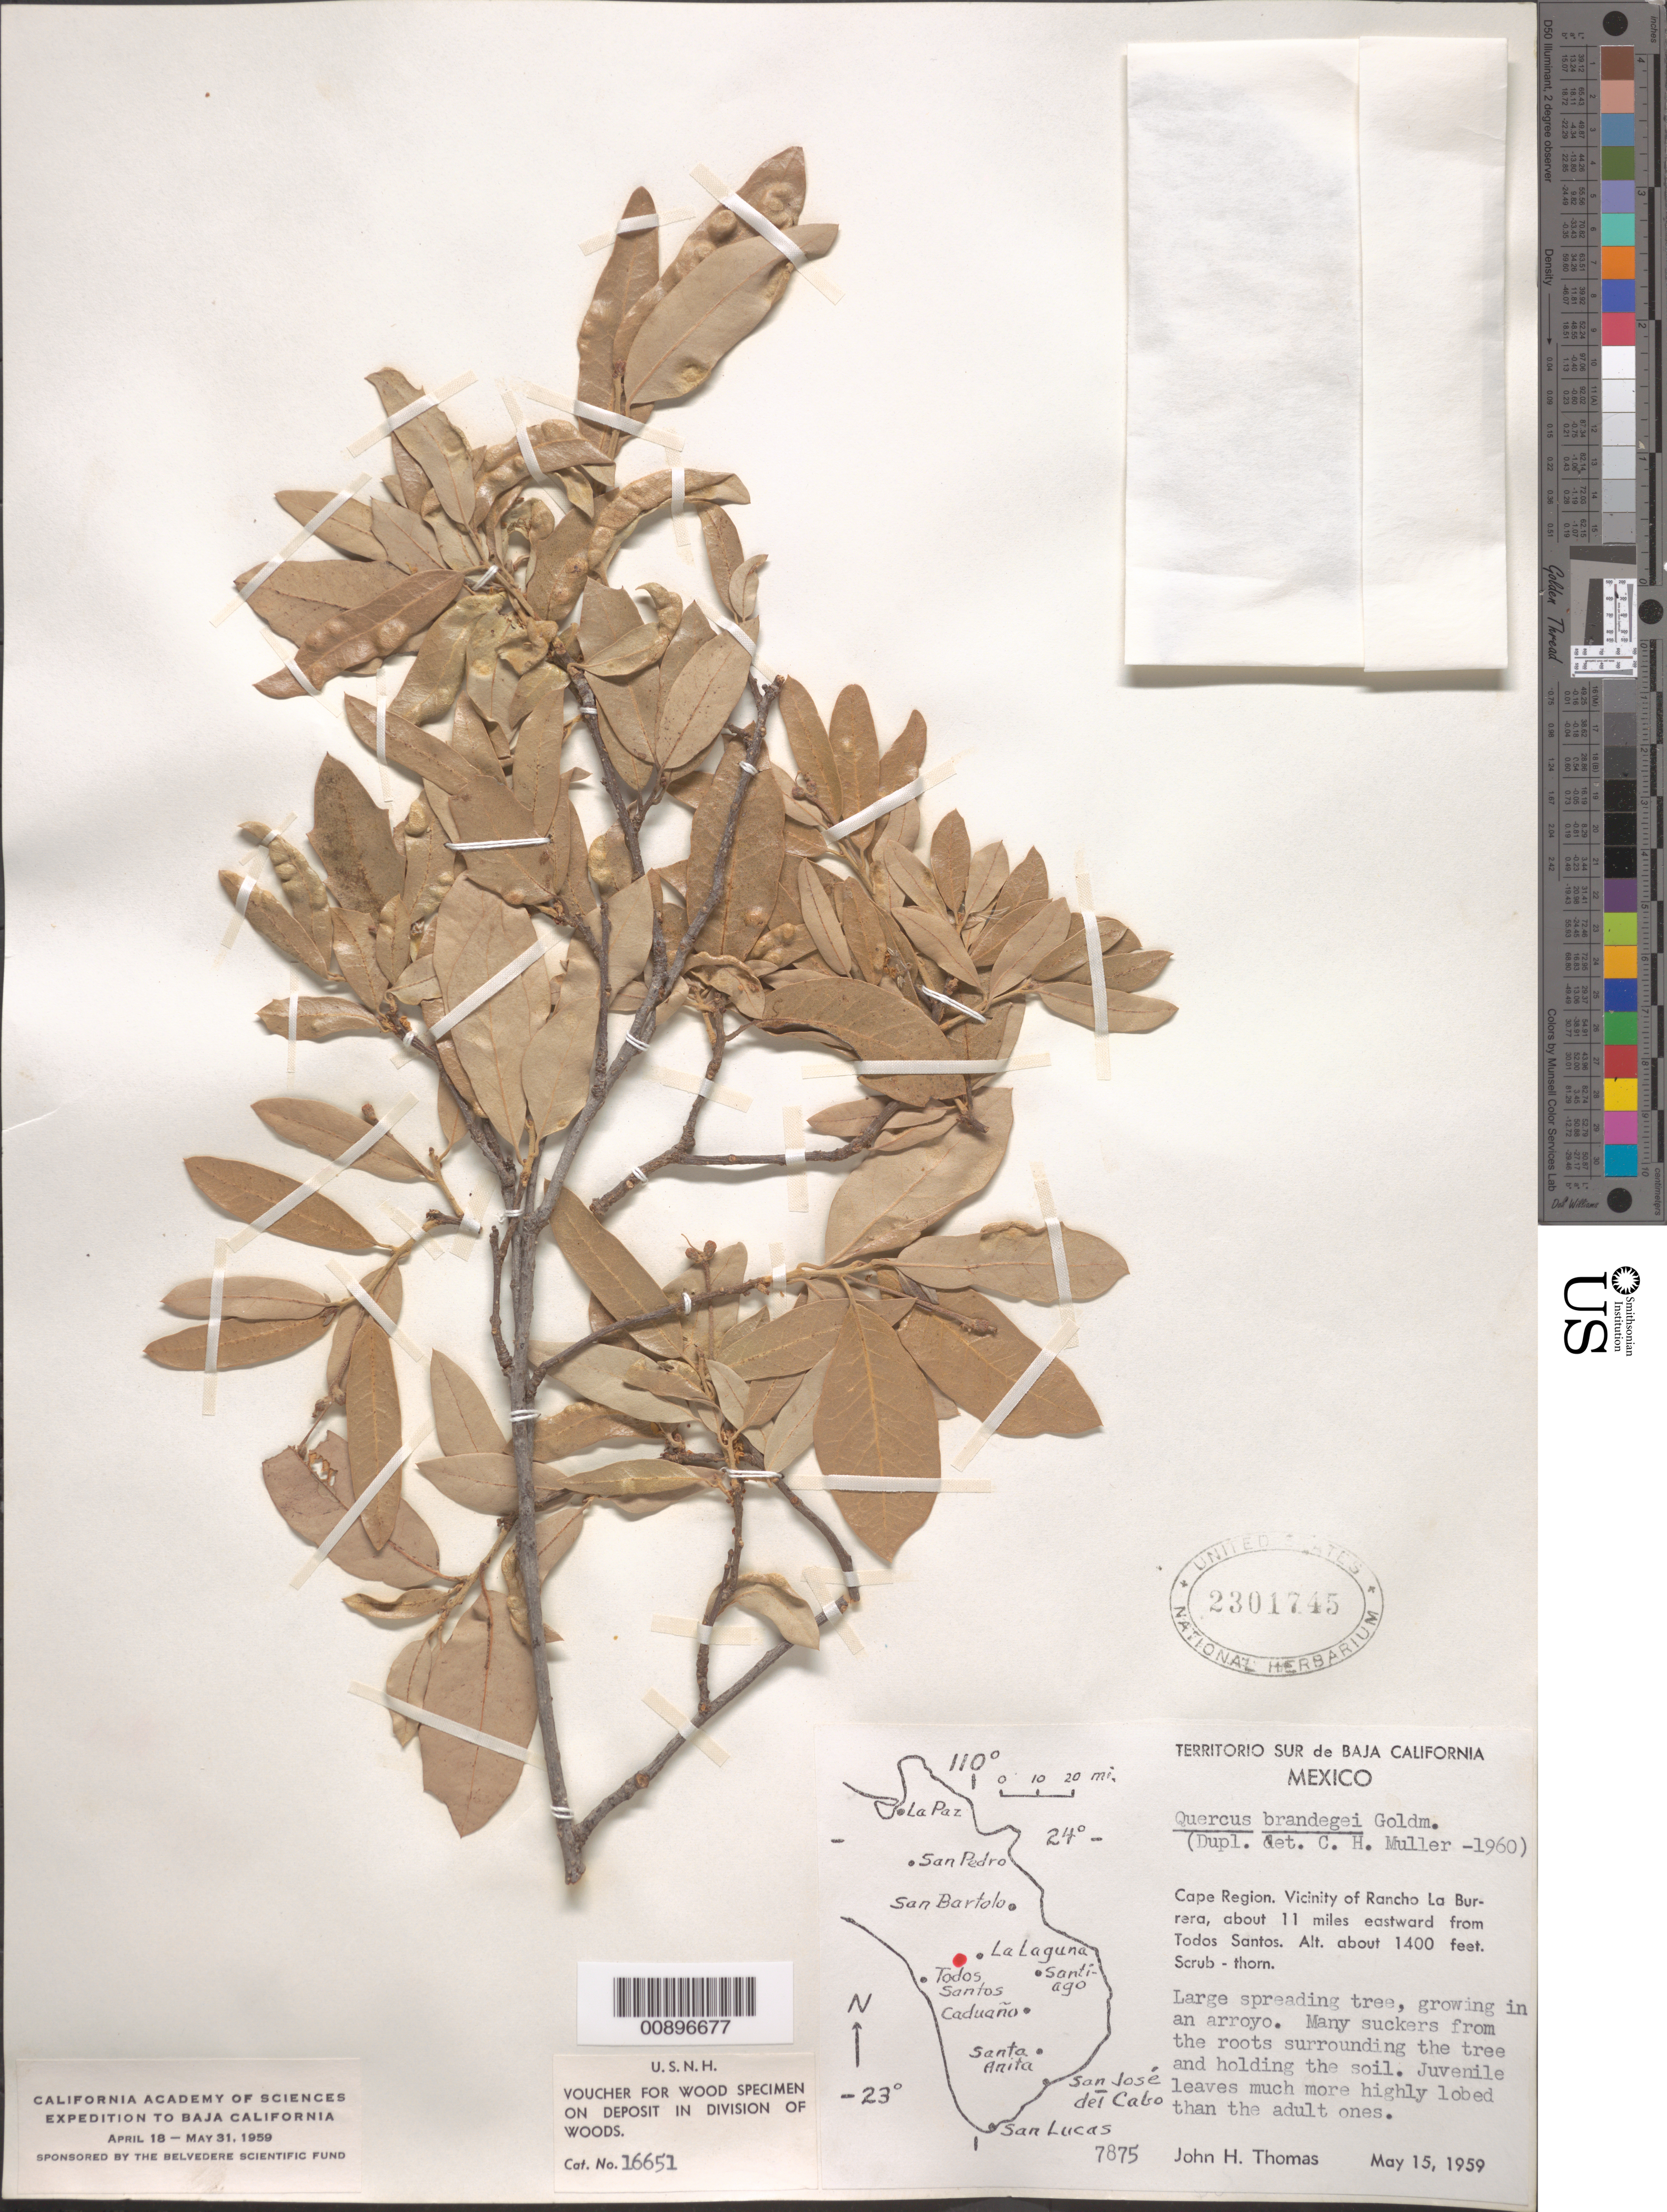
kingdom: Plantae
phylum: Tracheophyta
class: Magnoliopsida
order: Fagales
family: Fagaceae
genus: Quercus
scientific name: Quercus brandegeei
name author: Goldman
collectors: J. H. Thomas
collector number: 7875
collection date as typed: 15 May 1959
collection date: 1959-05-15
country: Mexico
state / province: Baja California Sur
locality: Cape Region. Vicinity of Rancho La Burrera, about 11 miles eastward from Todos Santos. Territorio Sur de Baja California.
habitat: Scrub-thorn. Growing in an arroyo.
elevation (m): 427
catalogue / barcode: US 2301745